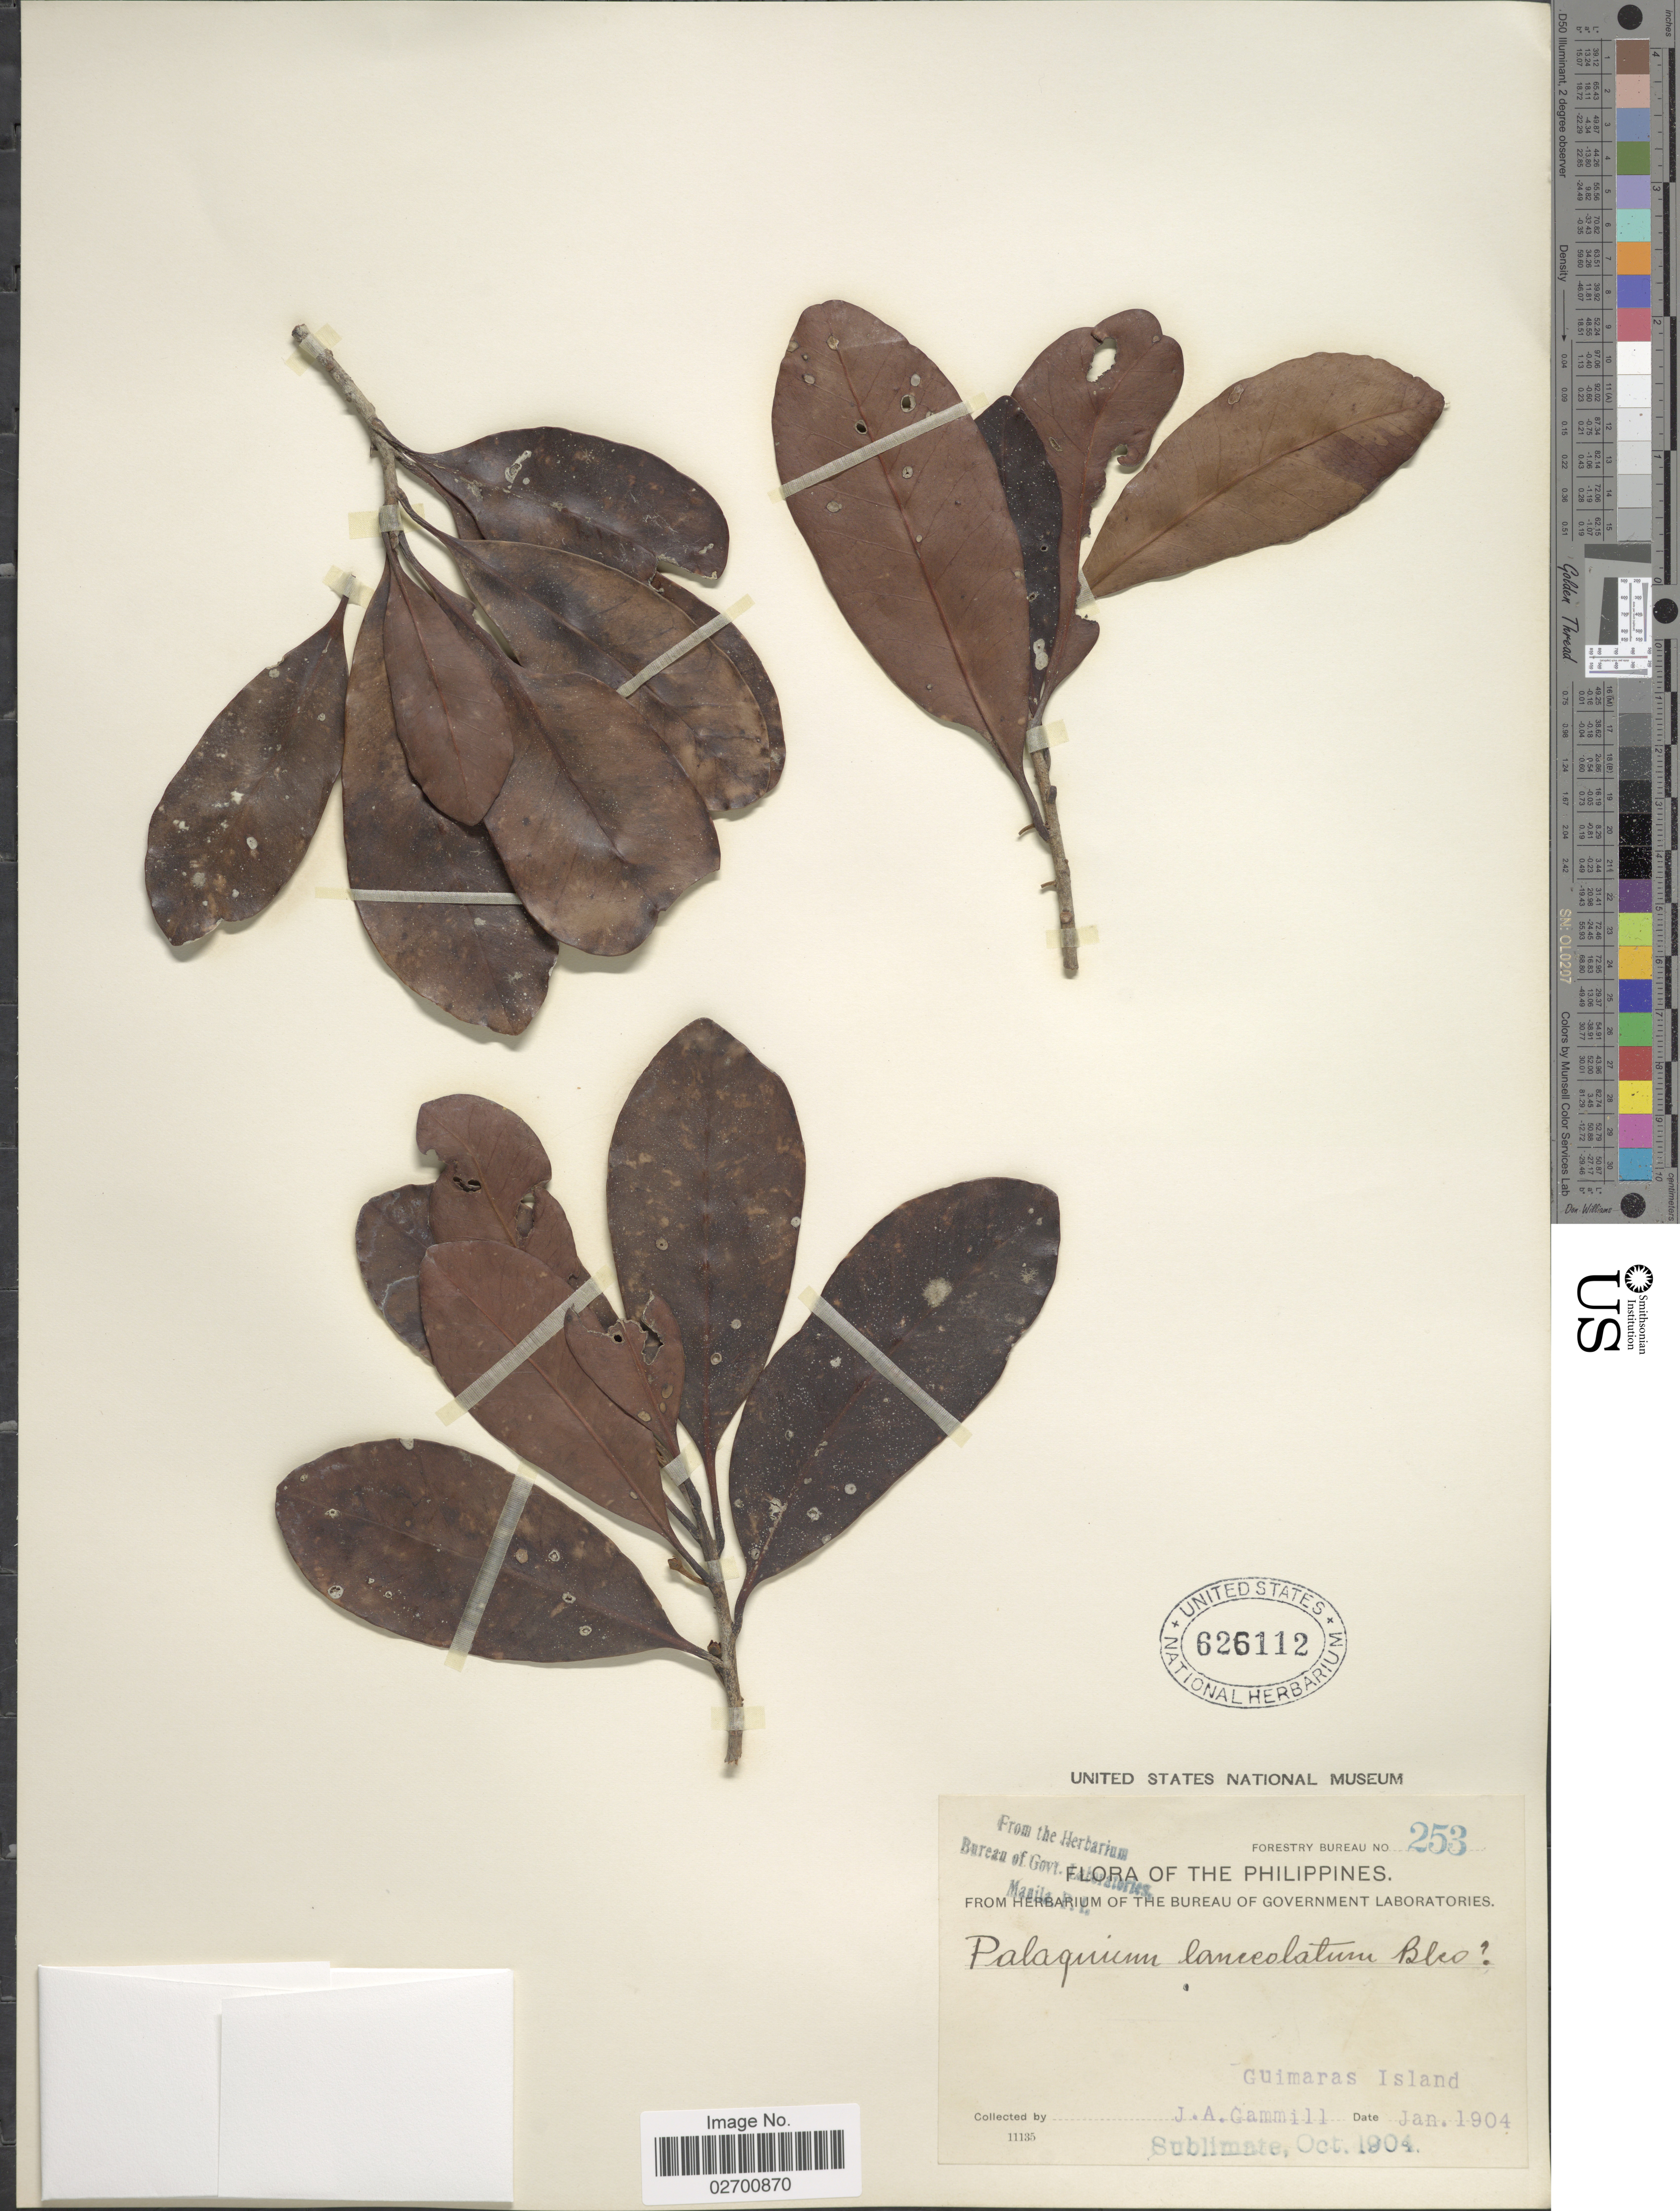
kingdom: Plantae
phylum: Tracheophyta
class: Magnoliopsida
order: Ericales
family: Sapotaceae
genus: Palaquium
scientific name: Palaquium cuneatum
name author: (Blume) Vidal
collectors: J. Gammill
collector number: Forestry Bureau 253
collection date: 1904-01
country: Philippines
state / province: Western Visayas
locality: Guimaras Island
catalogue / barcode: US 626112